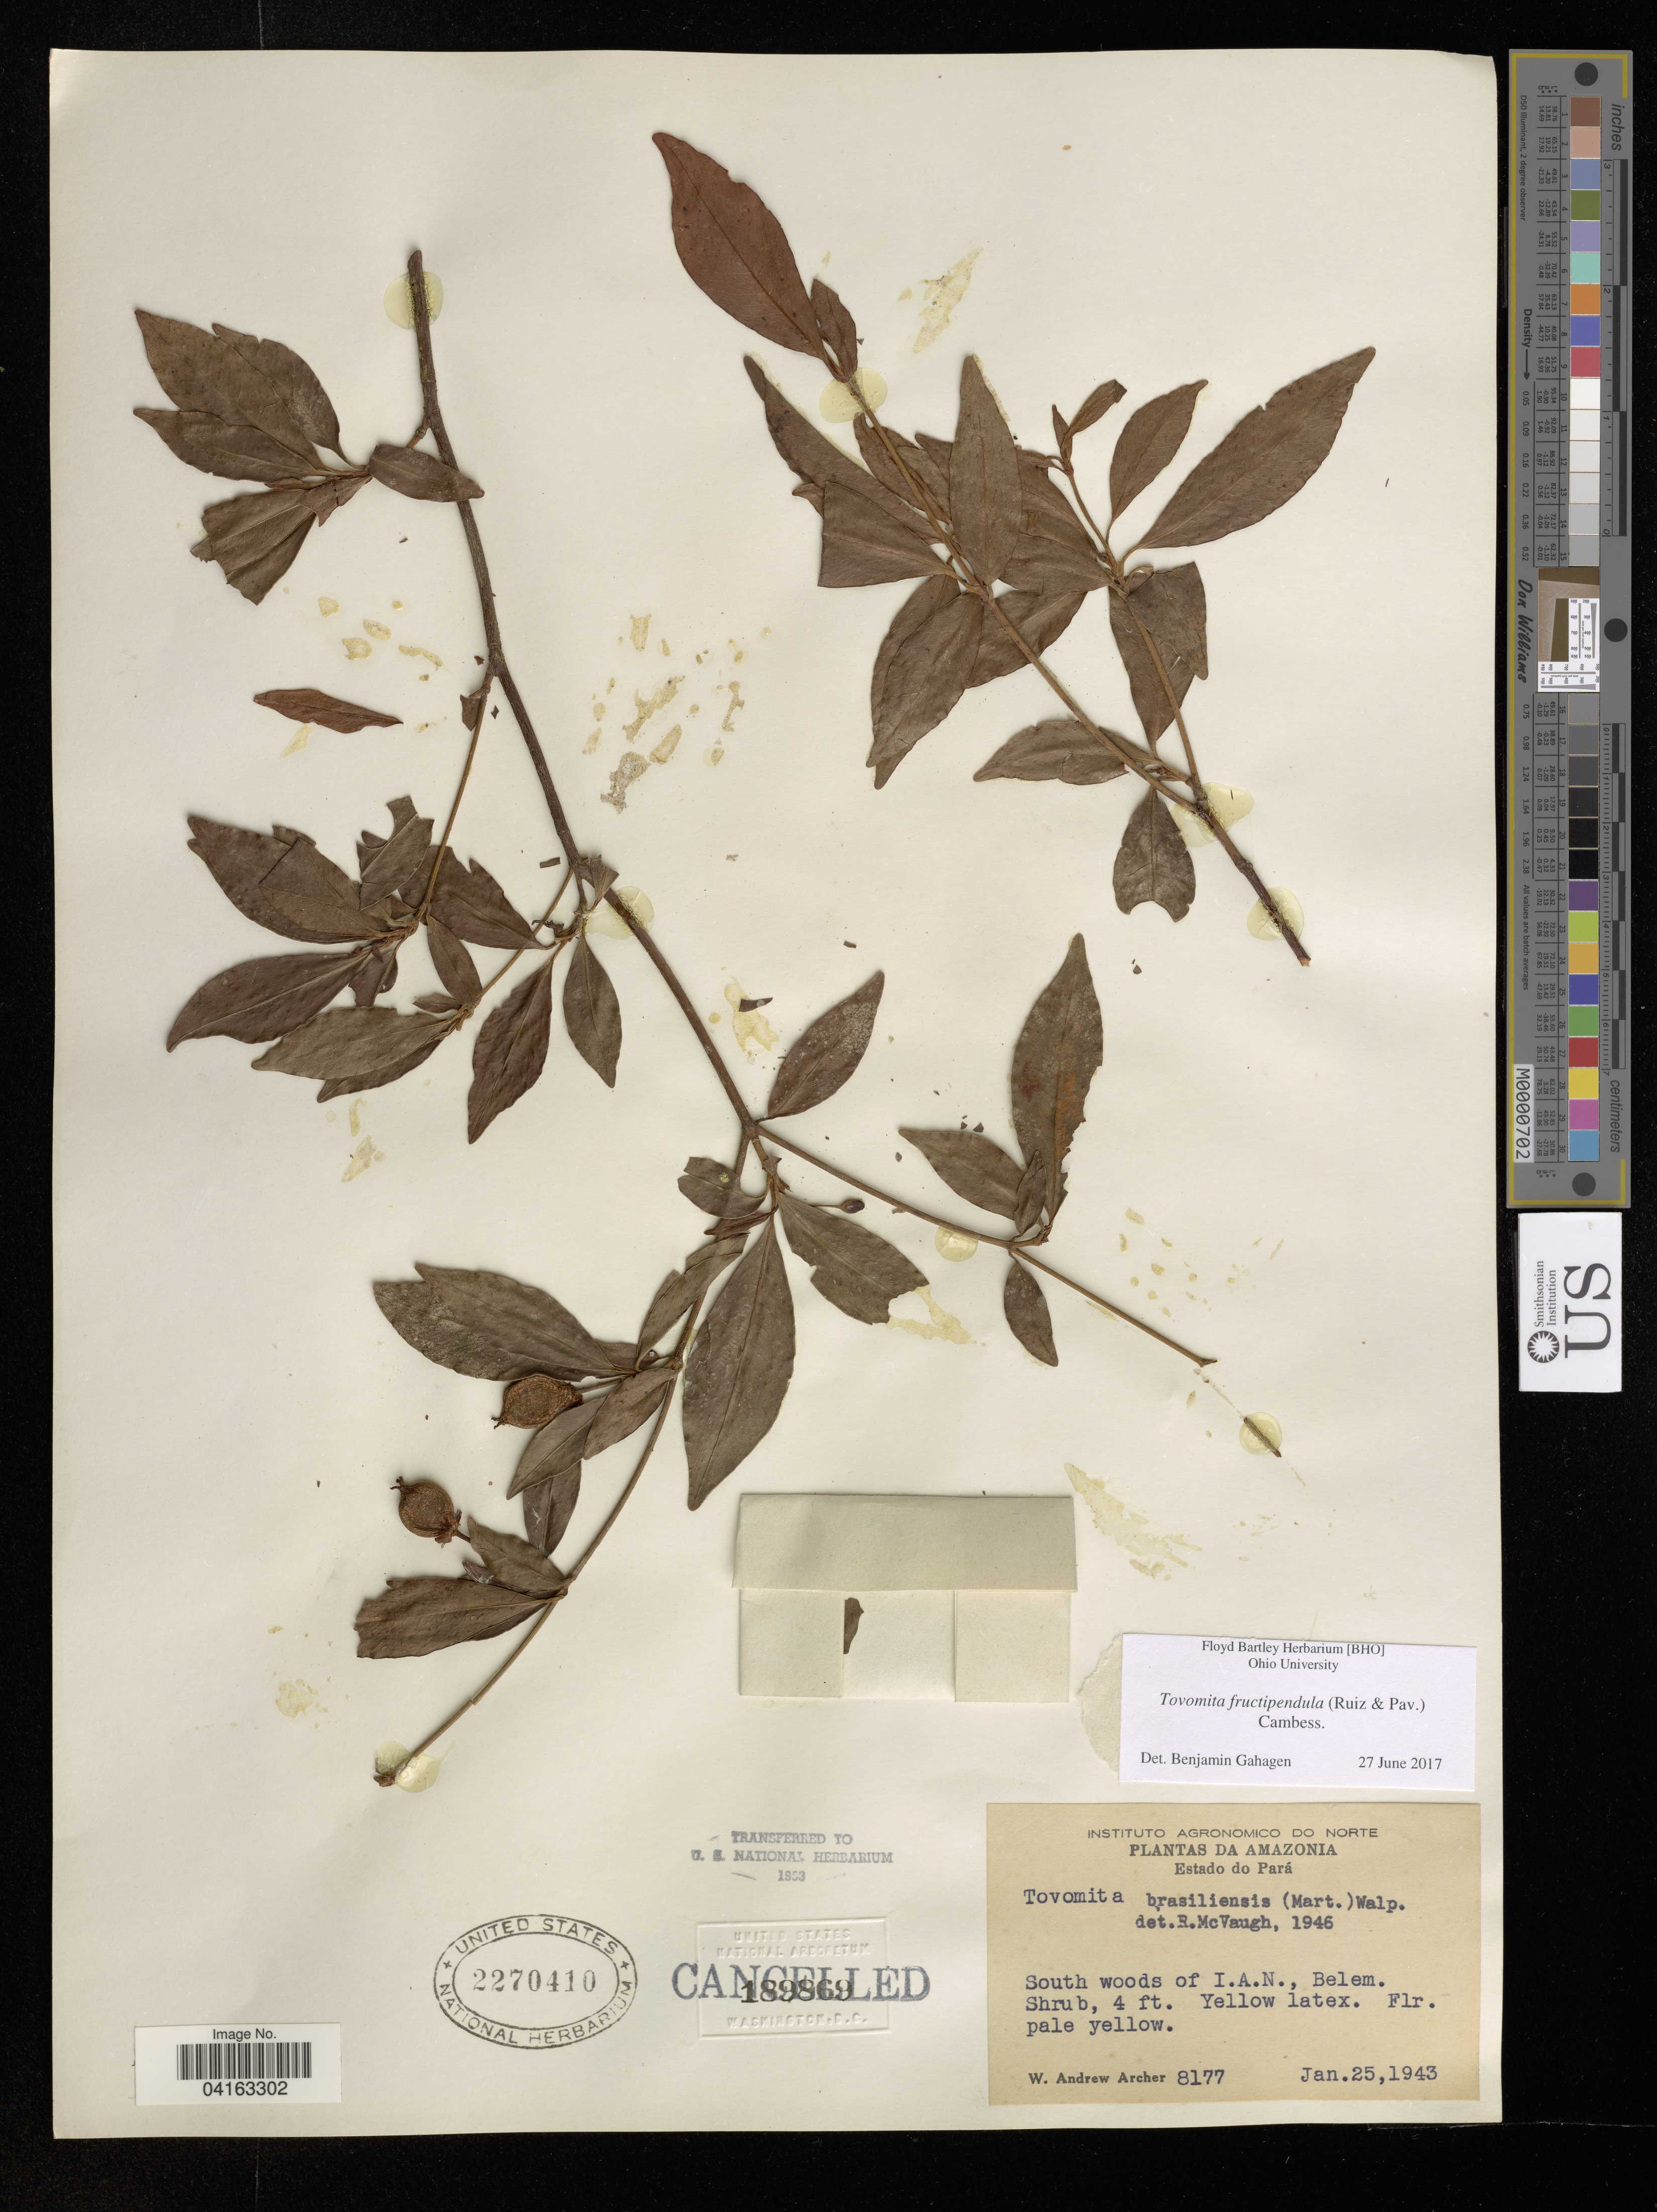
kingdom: Plantae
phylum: Tracheophyta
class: Magnoliopsida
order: Malpighiales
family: Clusiaceae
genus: Tovomita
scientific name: Tovomita fructipendula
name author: (Ruiz & Pav.) Cambess.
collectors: A. W. Archer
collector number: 8177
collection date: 1943-01-25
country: Brazil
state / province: Pará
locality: Amazonia. South woods of I.A.N., Belem.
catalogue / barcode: US 2270410